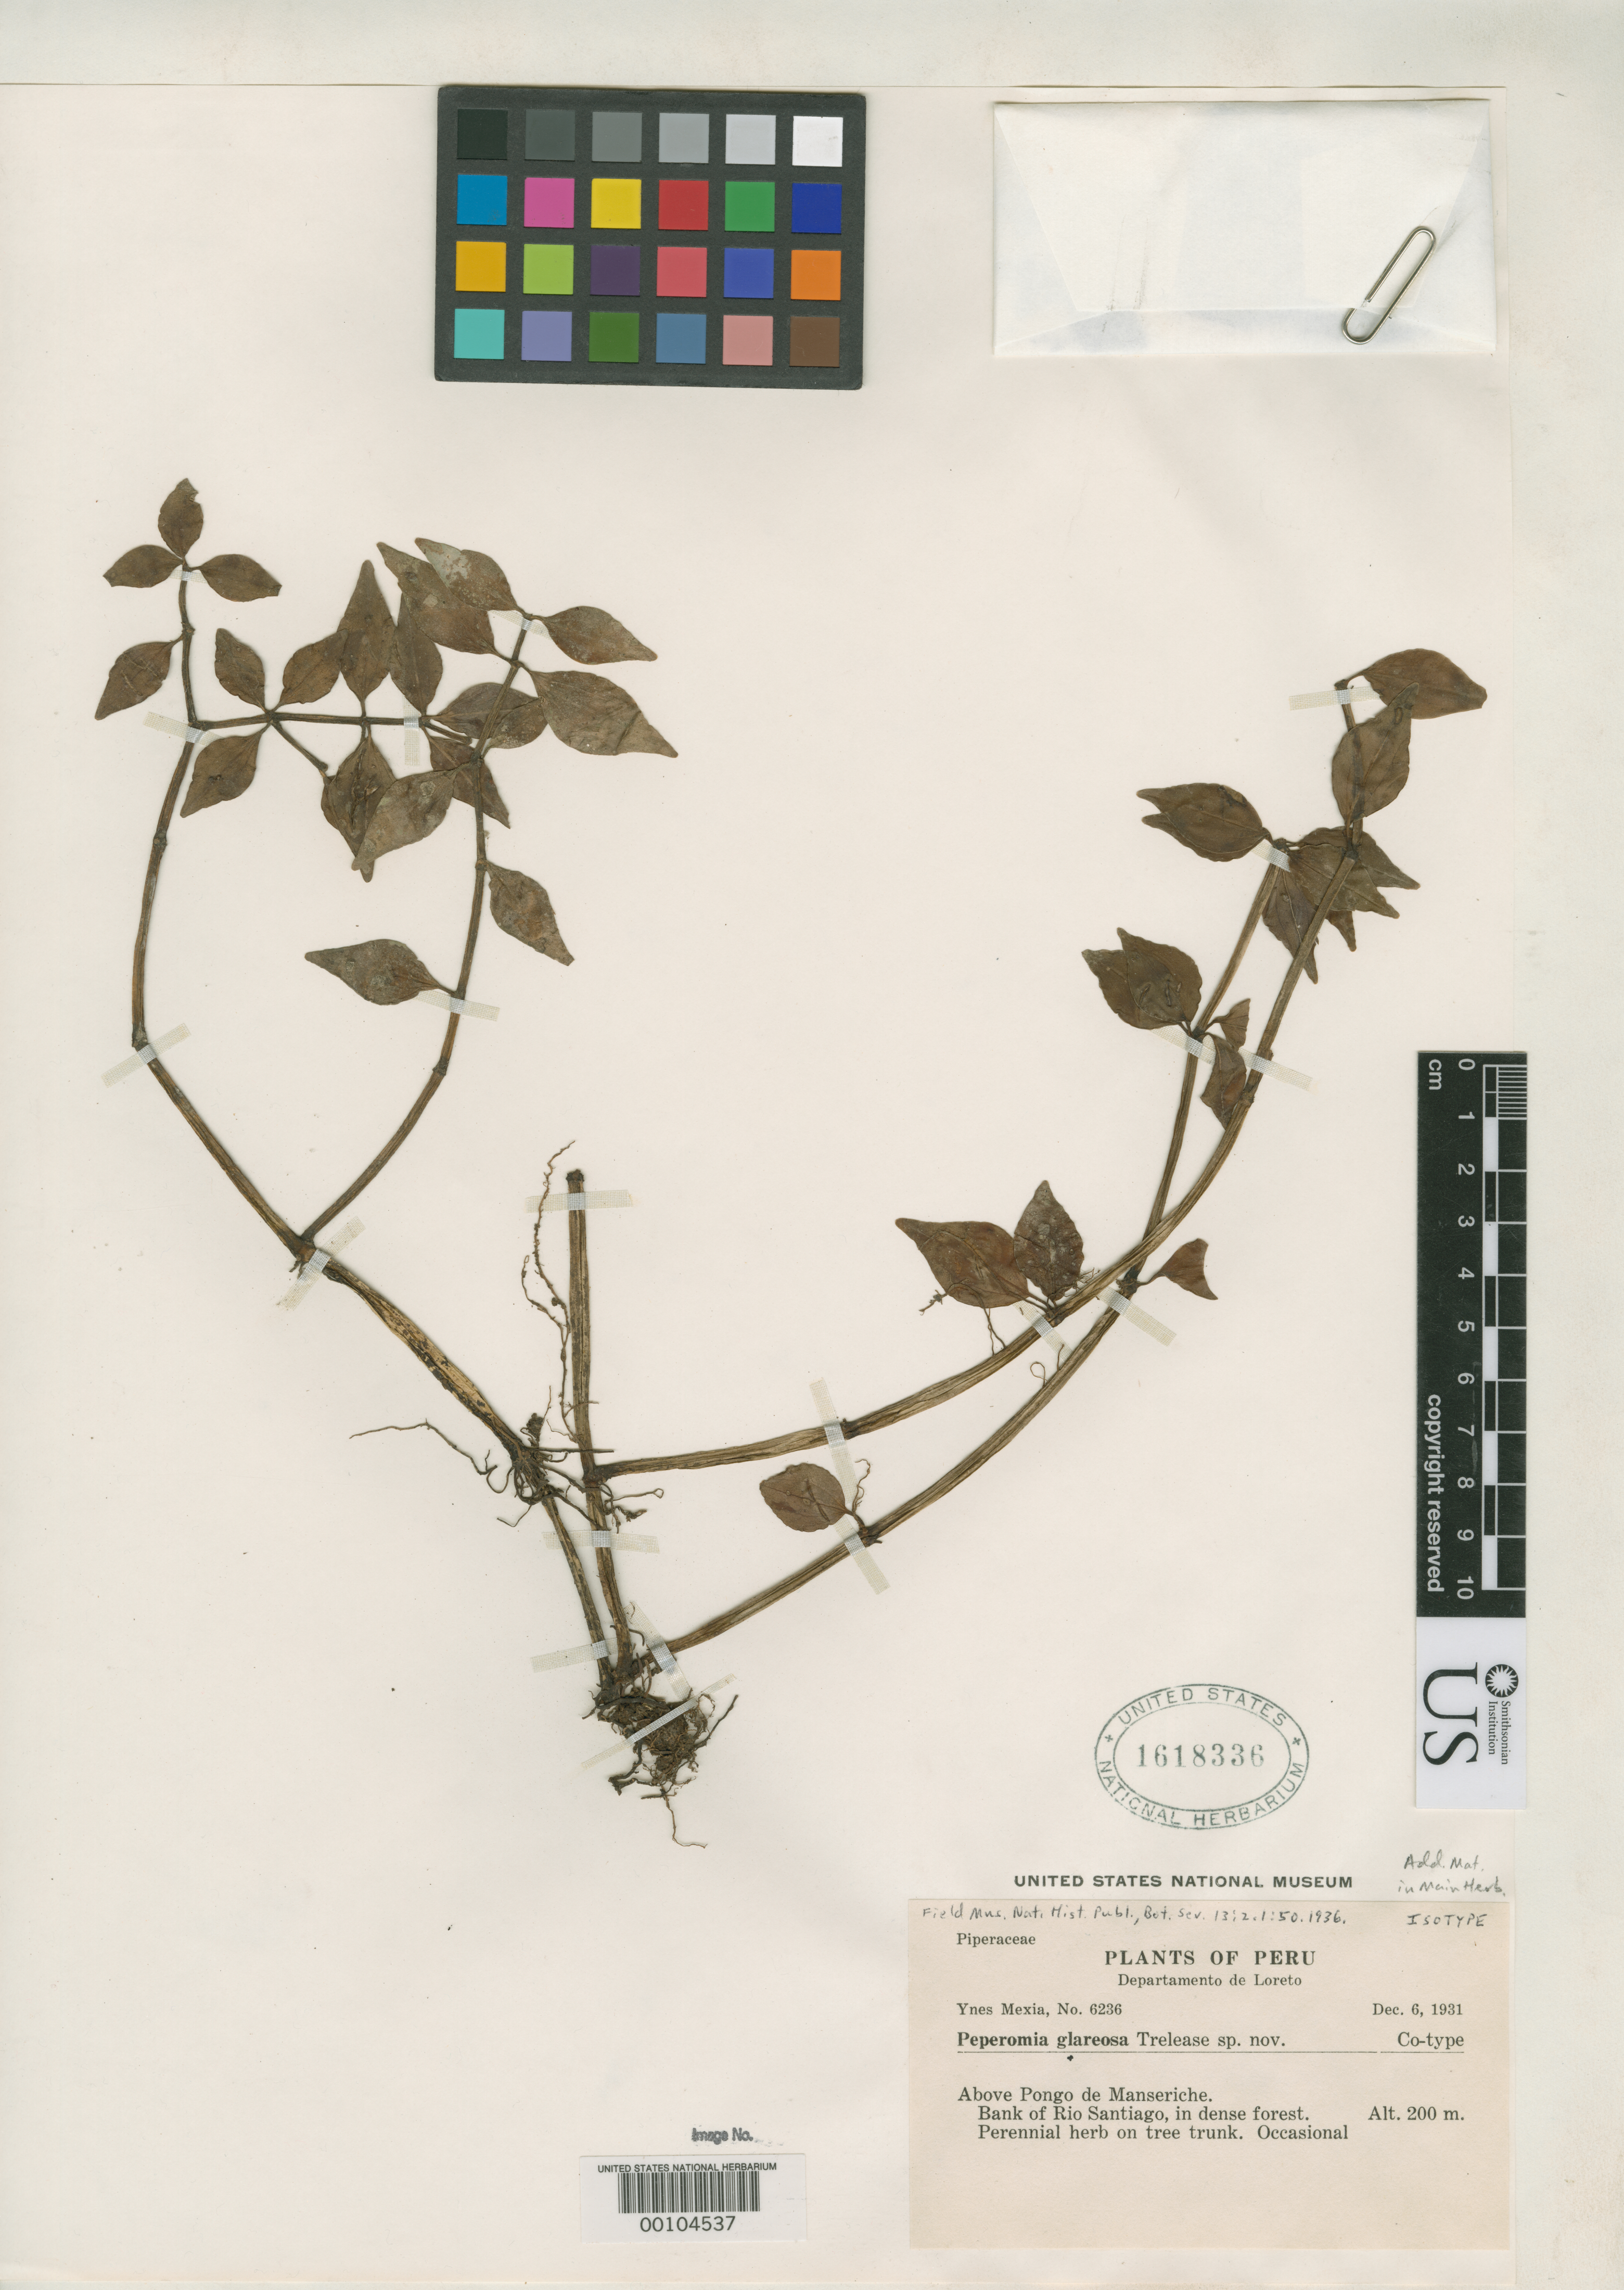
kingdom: Plantae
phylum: Tracheophyta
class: Magnoliopsida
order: Piperales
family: Piperaceae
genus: Peperomia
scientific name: Peperomia glareosa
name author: Trel. in J.F. Macbr.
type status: Isotype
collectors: Y. Mexia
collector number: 6236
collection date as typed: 06 Dec 1931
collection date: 1931-12-06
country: Peru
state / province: Loreto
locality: Above Pongo de Manseriche, bank of Rio Santiago.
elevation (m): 200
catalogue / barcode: US 1618336